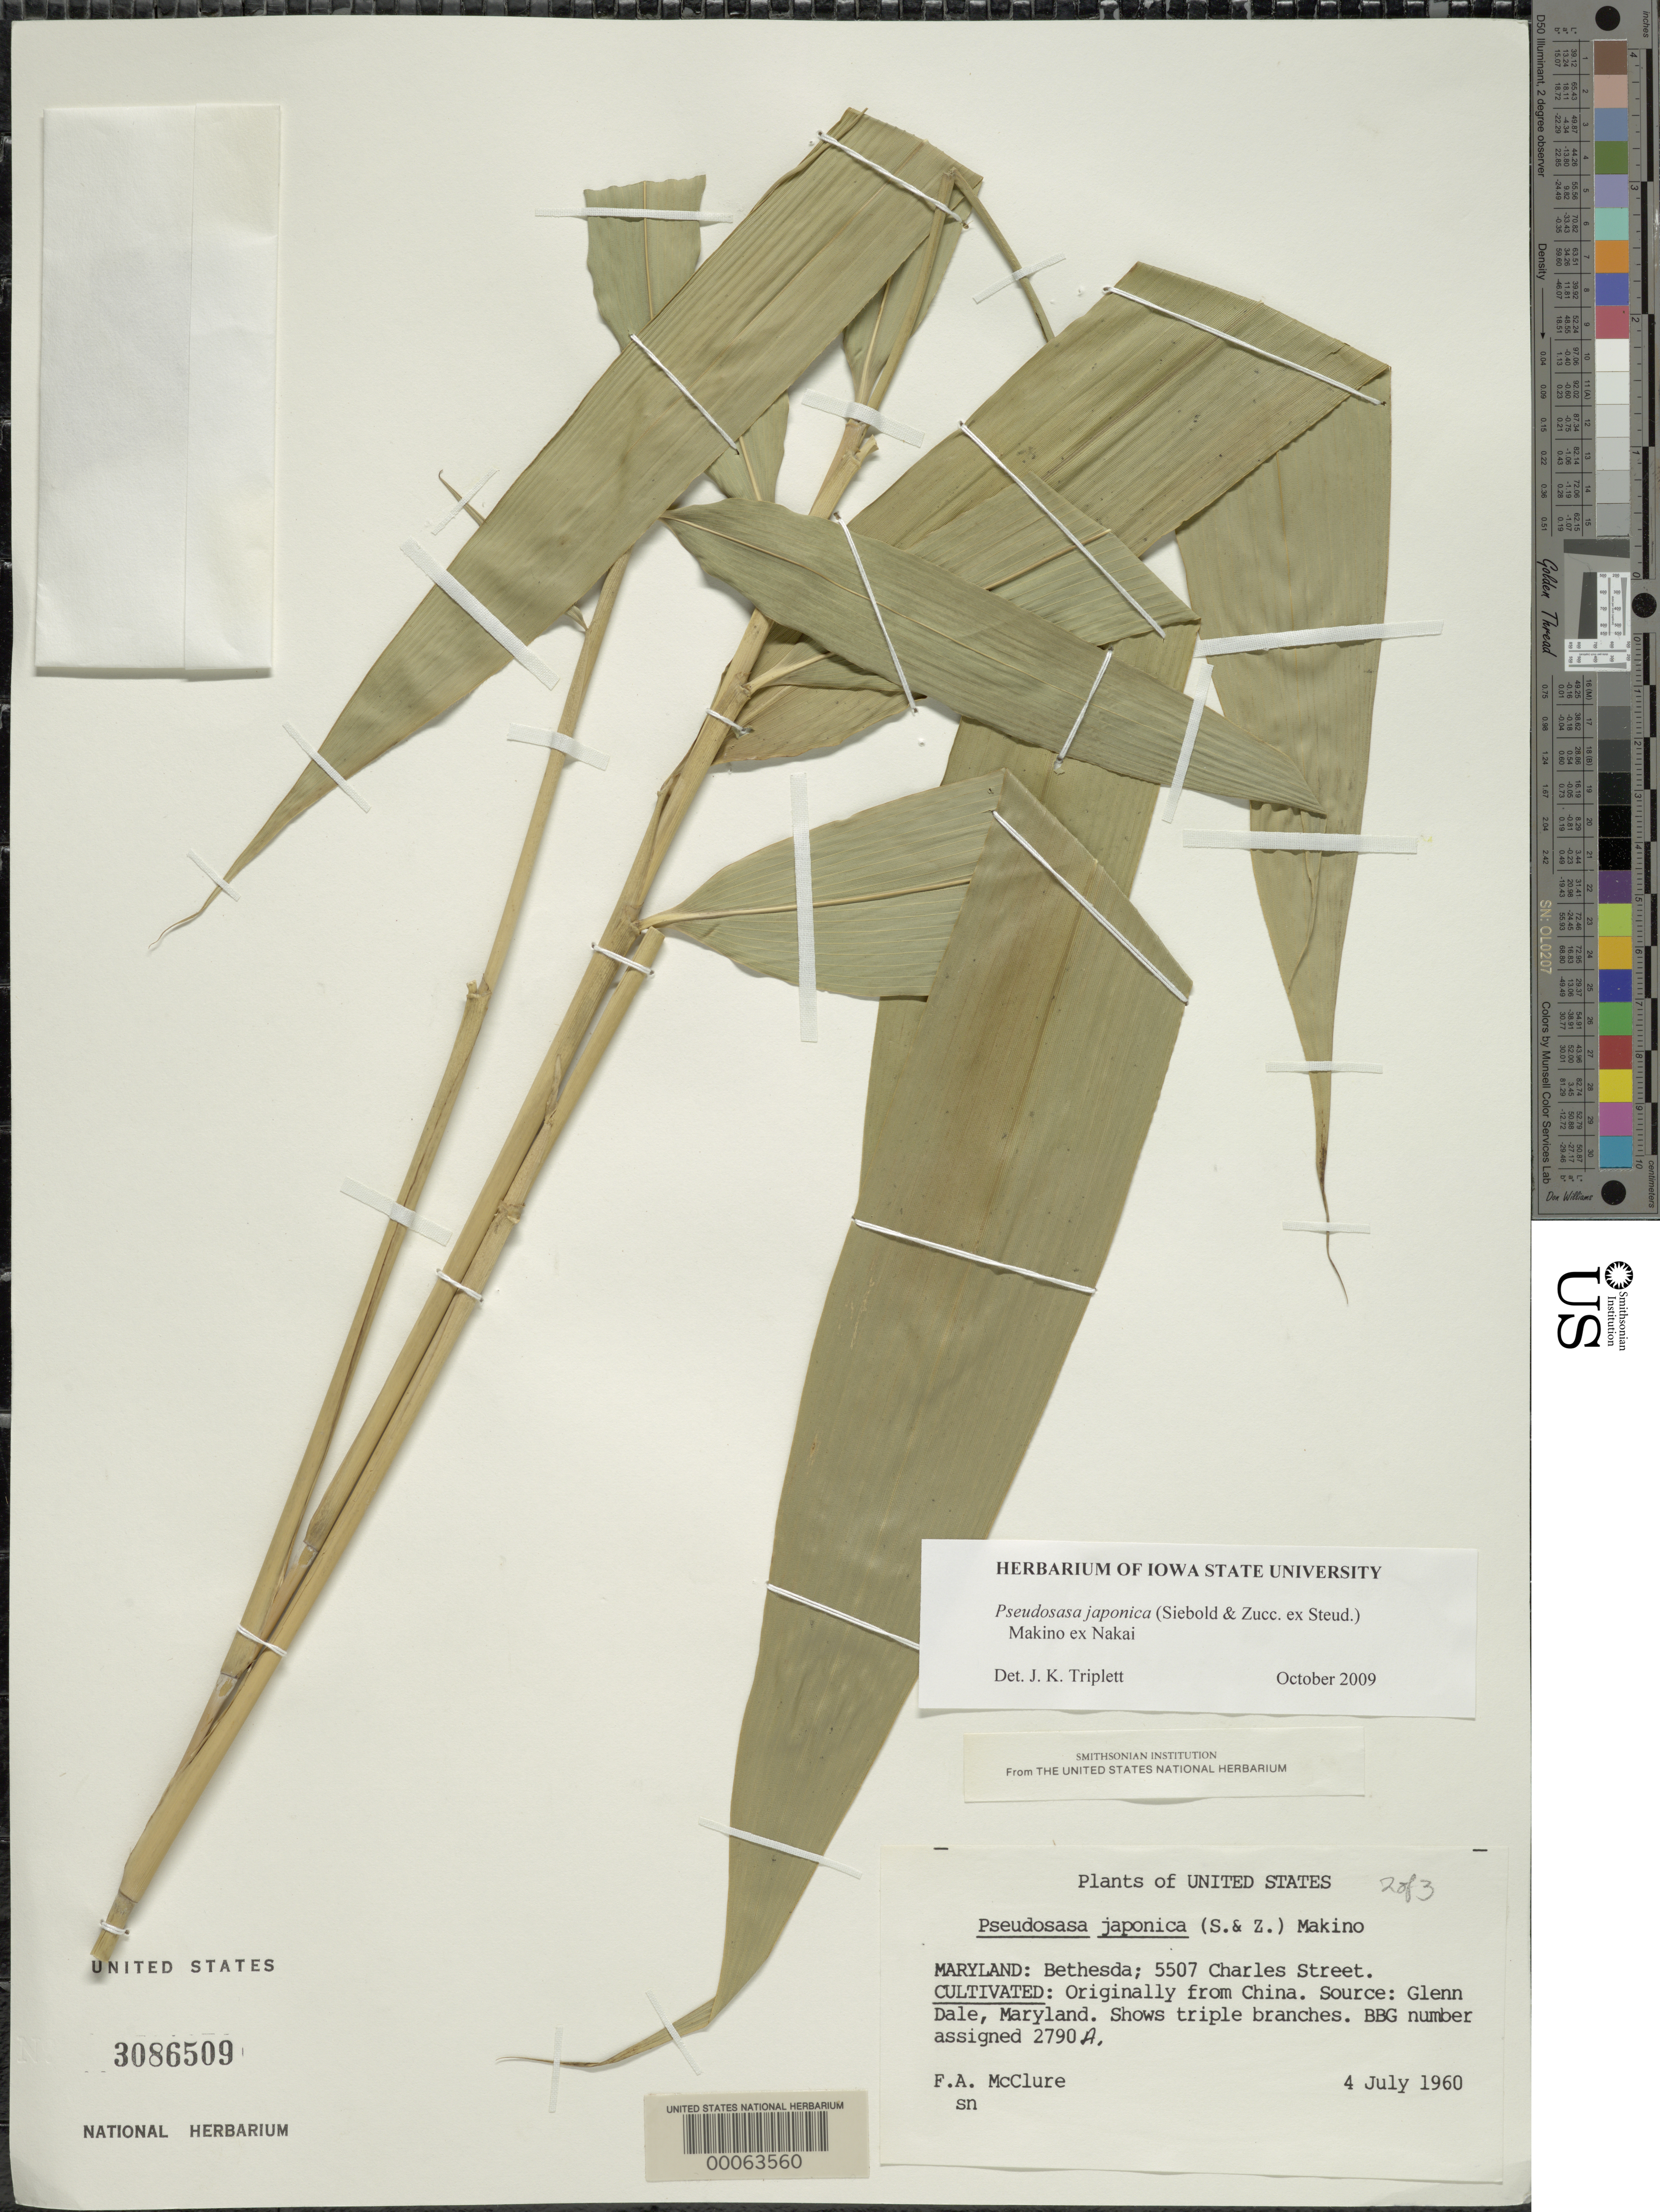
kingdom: Plantae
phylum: Tracheophyta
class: Liliopsida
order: Poales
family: Poaceae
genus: Pseudosasa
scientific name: Pseudosasa japonica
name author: (Siebold & Zucc. ex Steud.) Makino ex Nakai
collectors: F. A. McClure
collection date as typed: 04 Jul 1960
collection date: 1960-07-04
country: United States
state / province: Maryland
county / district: Montgomery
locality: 5507 Charles Street, Bethesda (McClure's garden)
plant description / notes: Culm, Leaf Complement; source: Glenn Dale, Maryland; BBG# 2790A; originally from China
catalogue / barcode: US 3086509